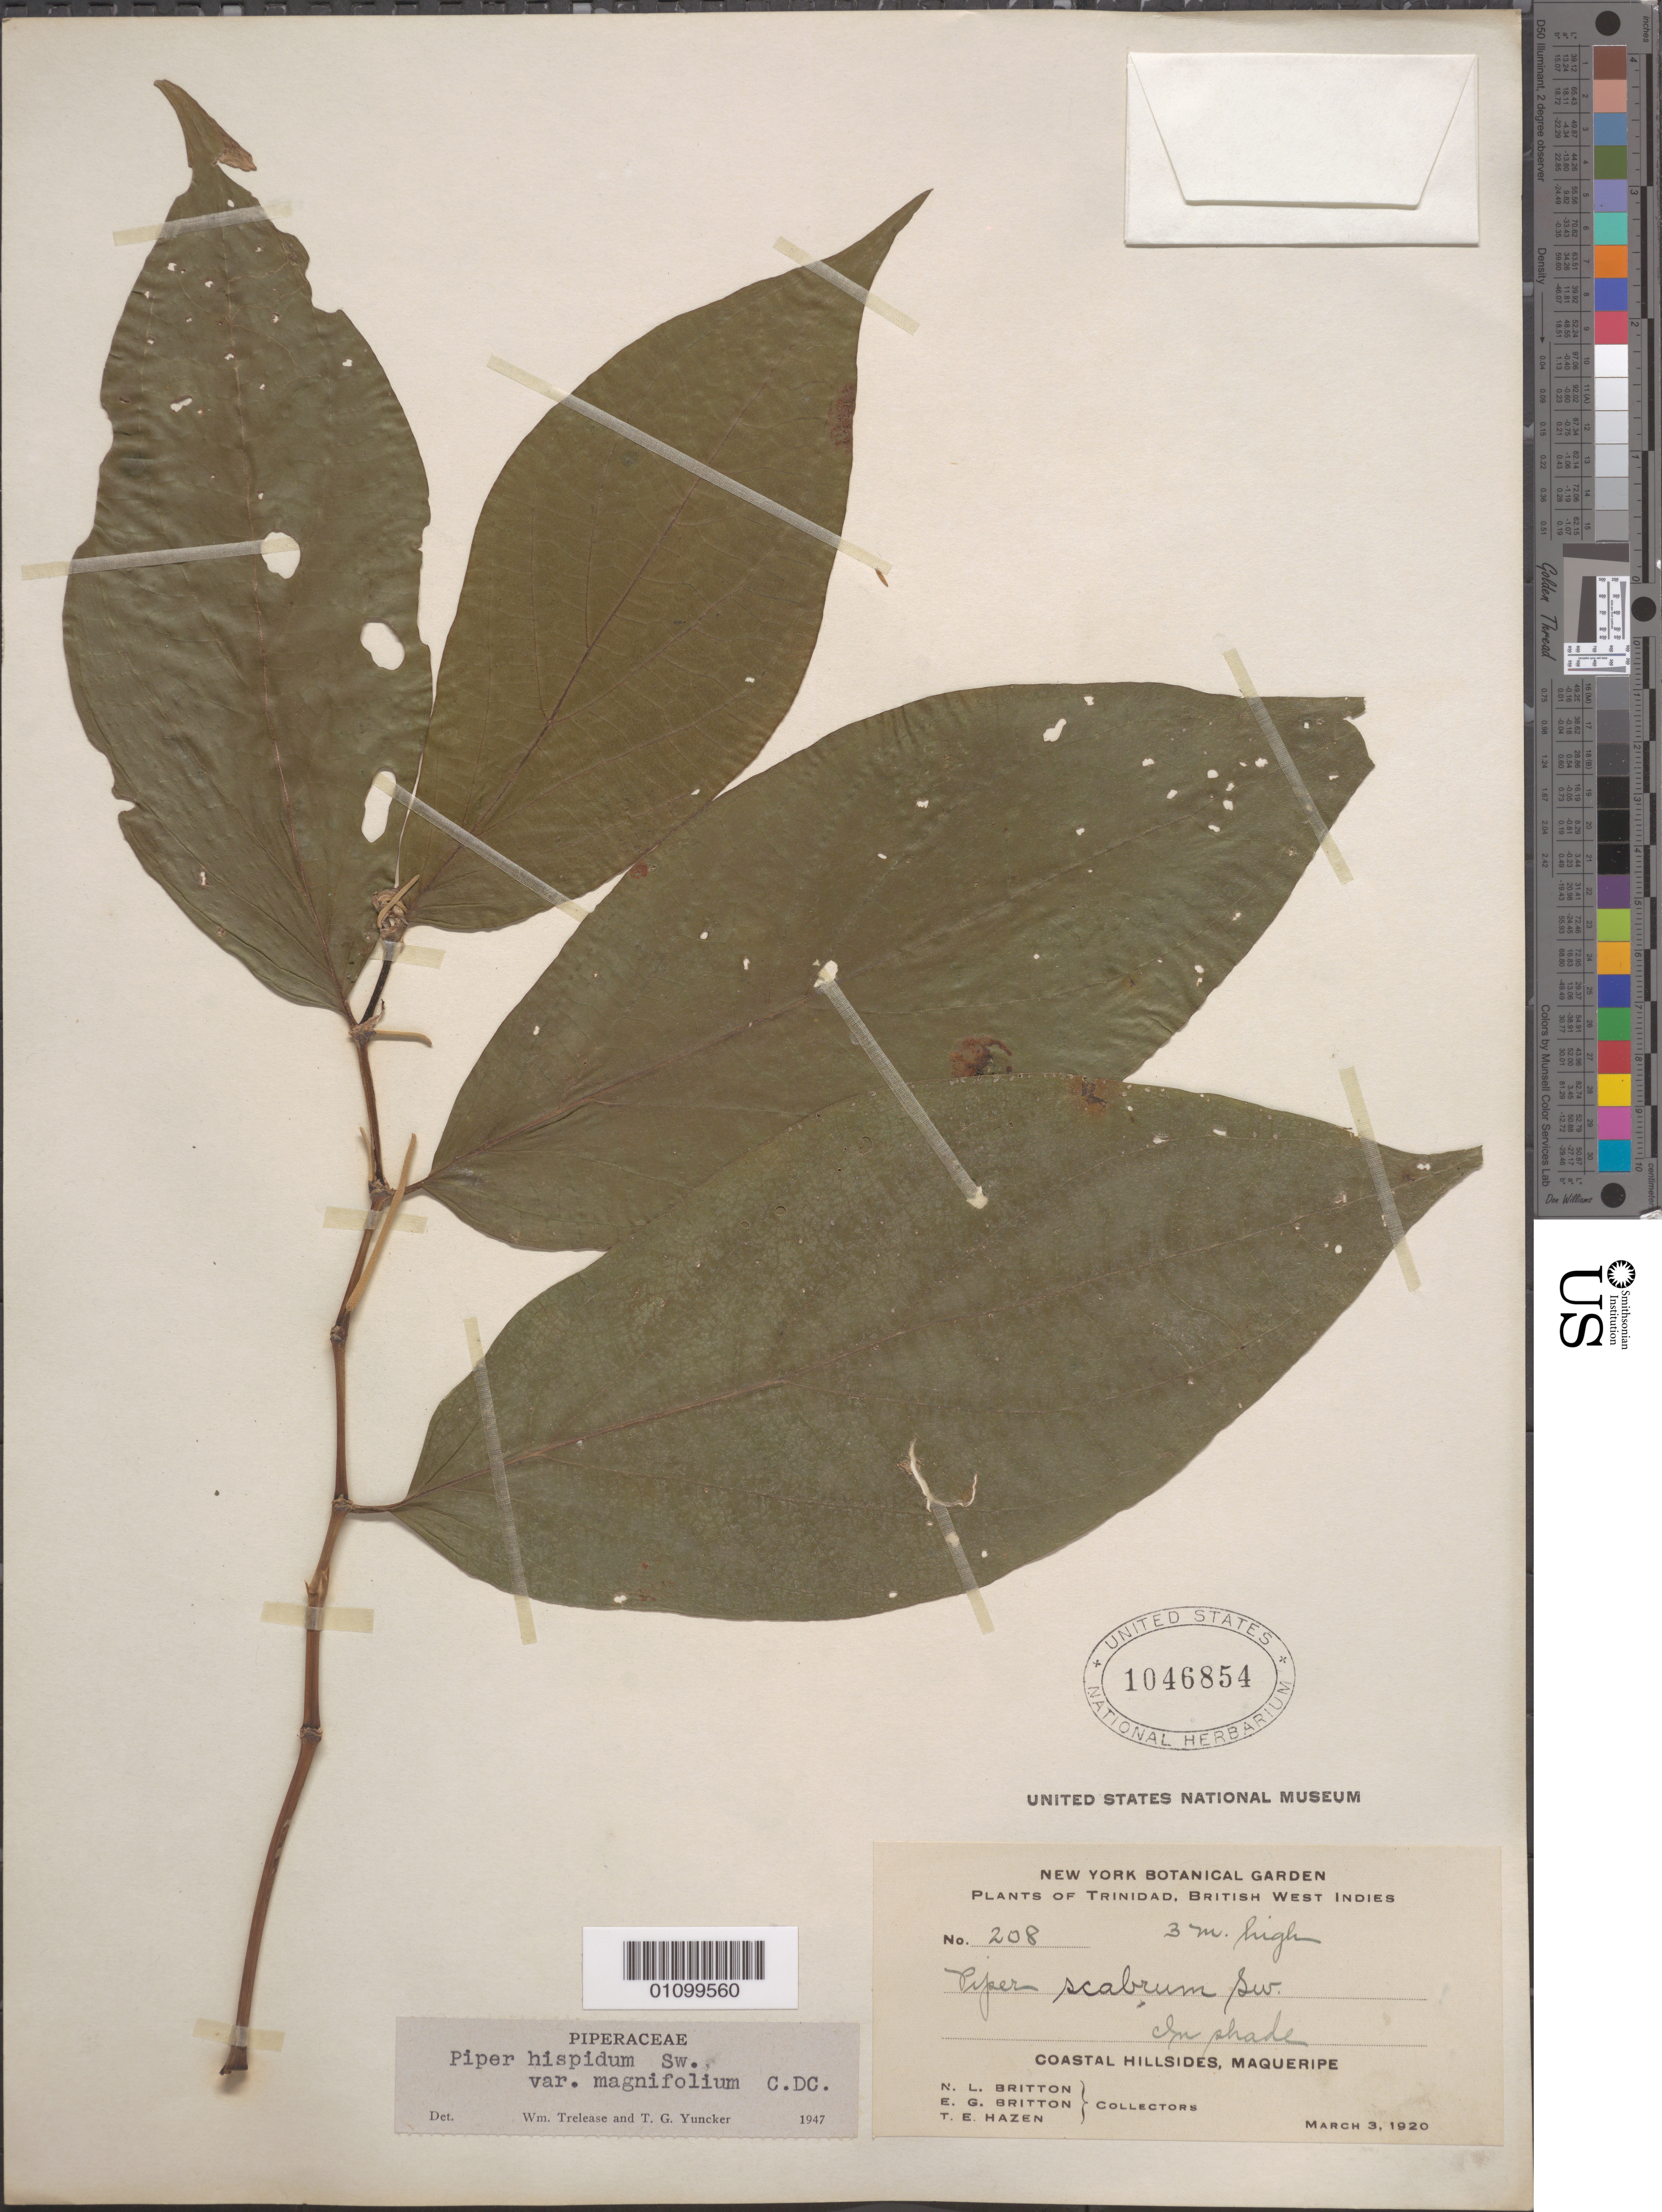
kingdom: Plantae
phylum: Tracheophyta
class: Magnoliopsida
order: Piperales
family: Piperaceae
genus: Piper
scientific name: Piper hispidum var. magnifolium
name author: C. DC.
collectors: N. Britton, E. G. Britton & T. E. Hazen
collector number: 208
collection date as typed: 07 Mar 1920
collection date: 1920-03-07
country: Trinidad and Tobago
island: Trinidad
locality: In shade, Coastal Hillsides, Maqueripe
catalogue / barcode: US 1046854